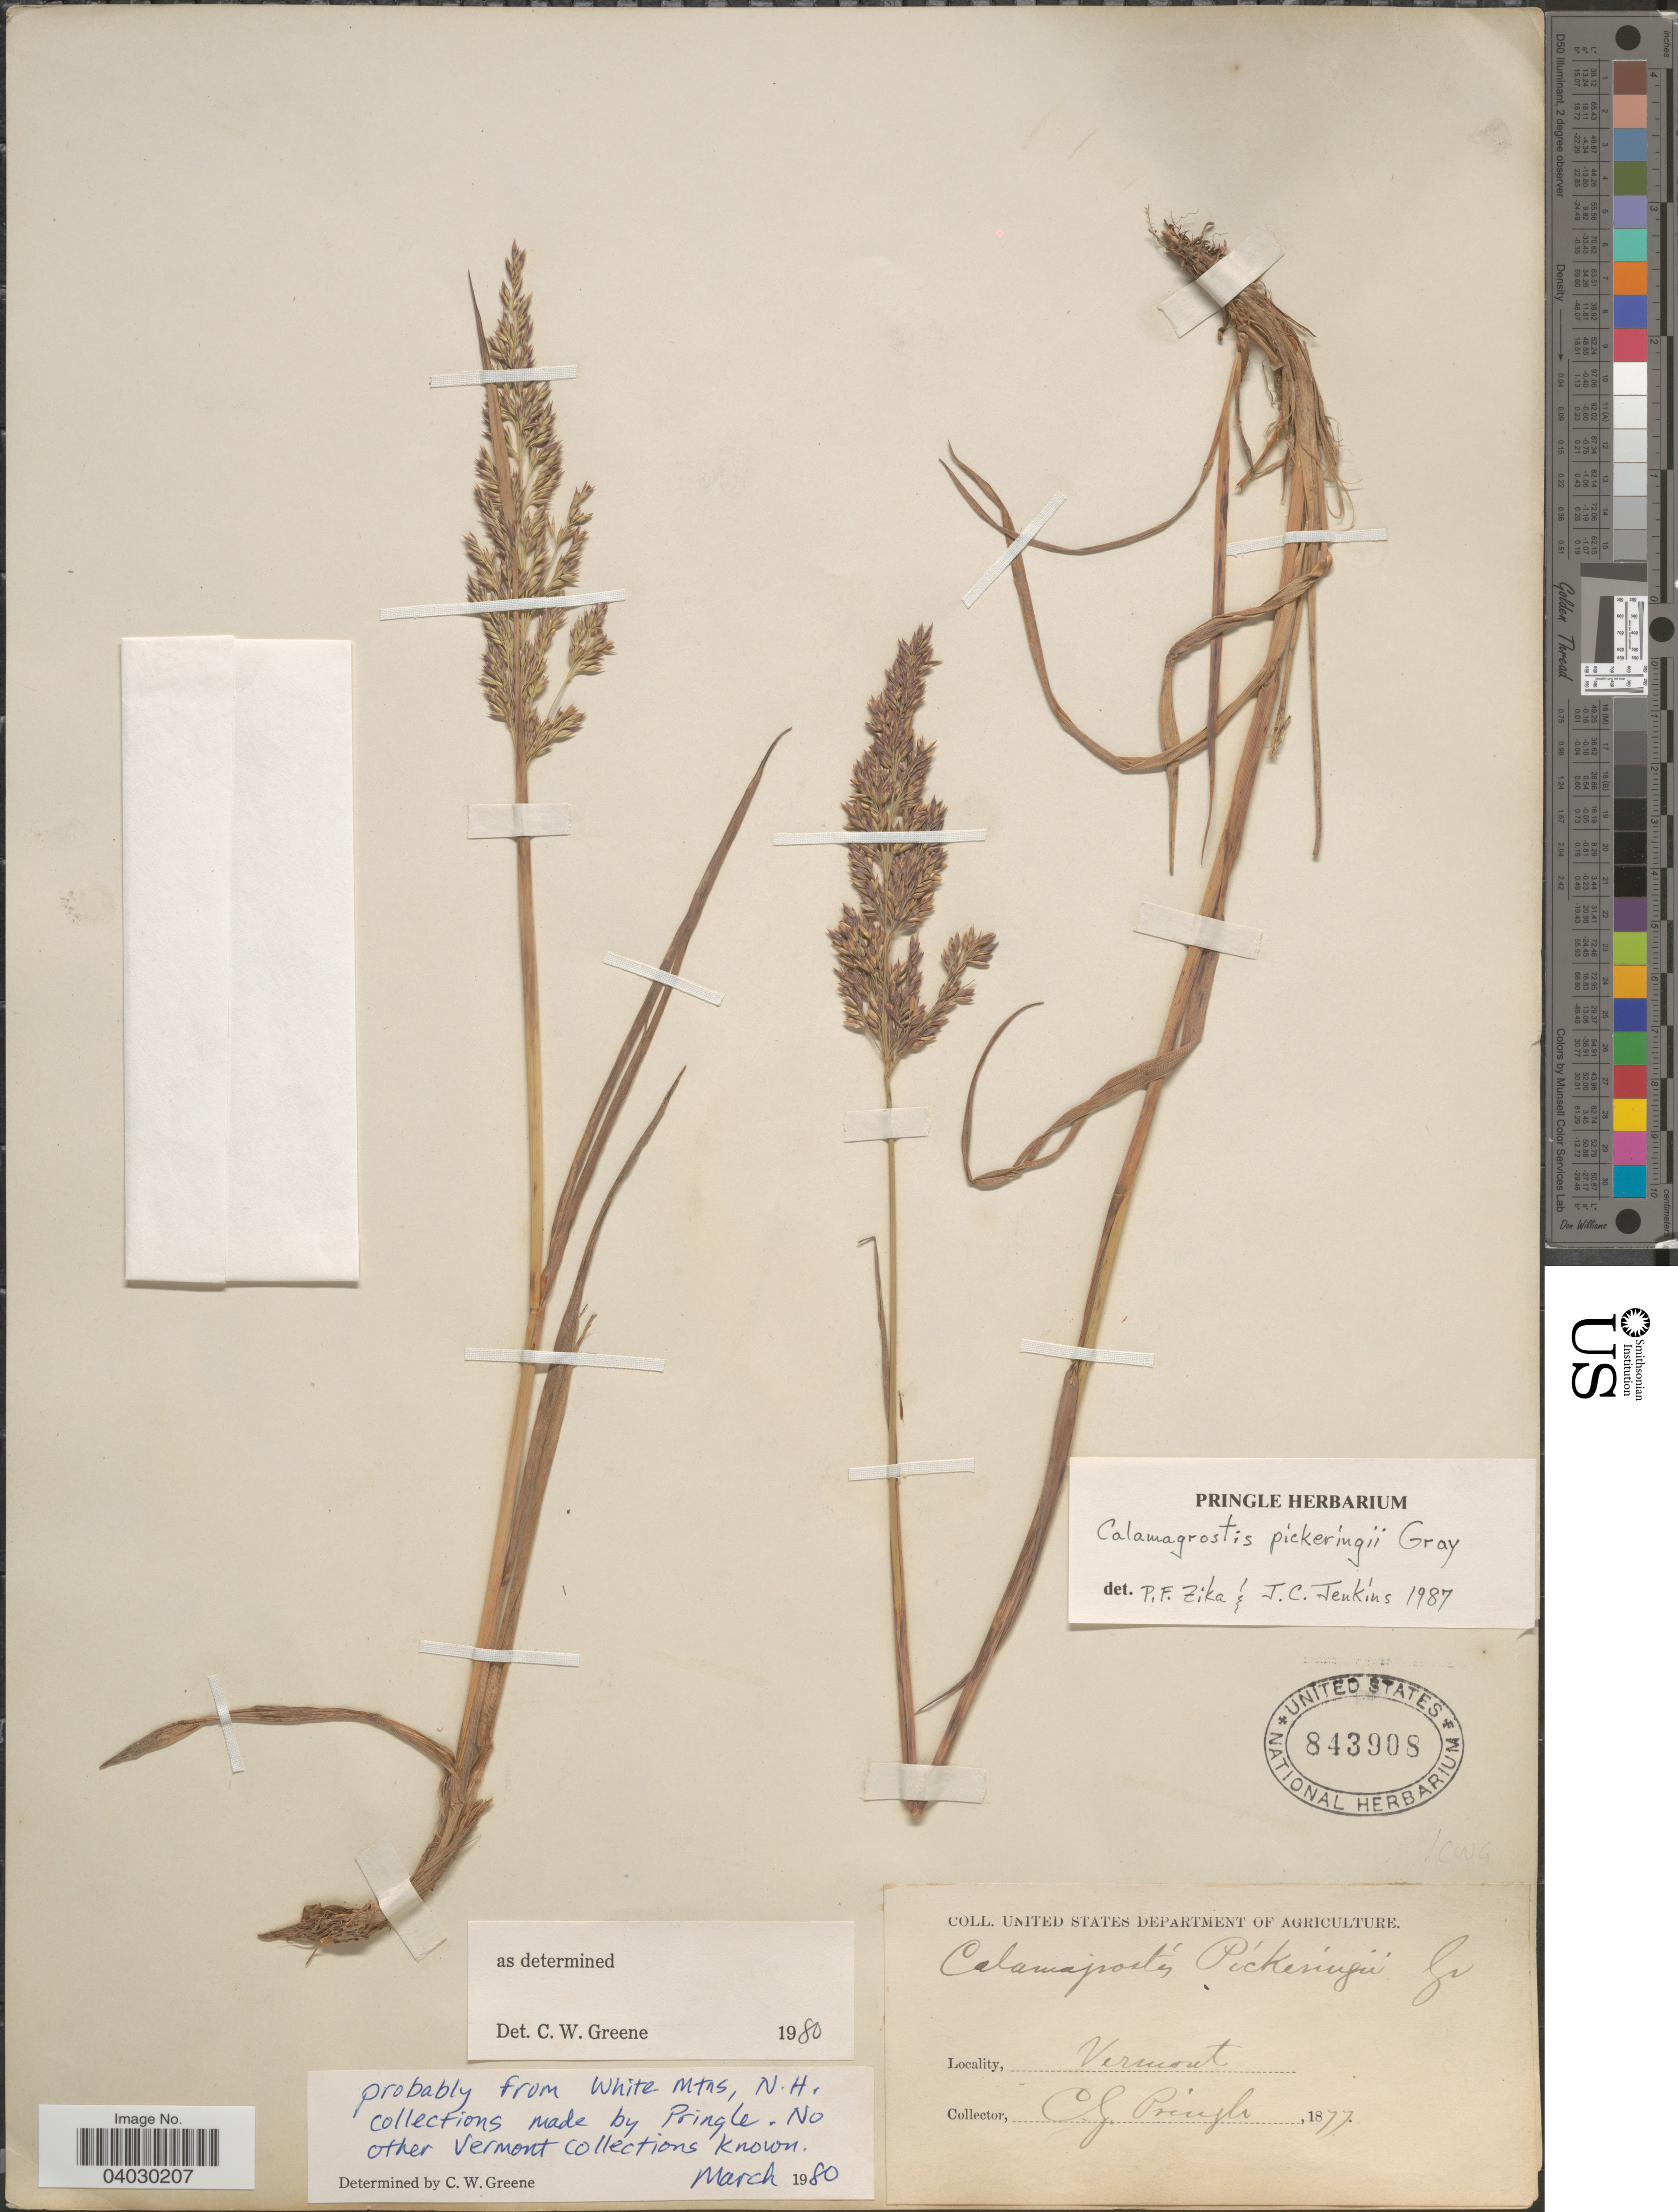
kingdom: Plantae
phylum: Tracheophyta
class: Liliopsida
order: Poales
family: Poaceae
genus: Calamagrostis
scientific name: Calamagrostis pickeringii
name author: A. Gray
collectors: C. G. Pringle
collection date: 1877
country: United States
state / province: Vermont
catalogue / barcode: US 843908